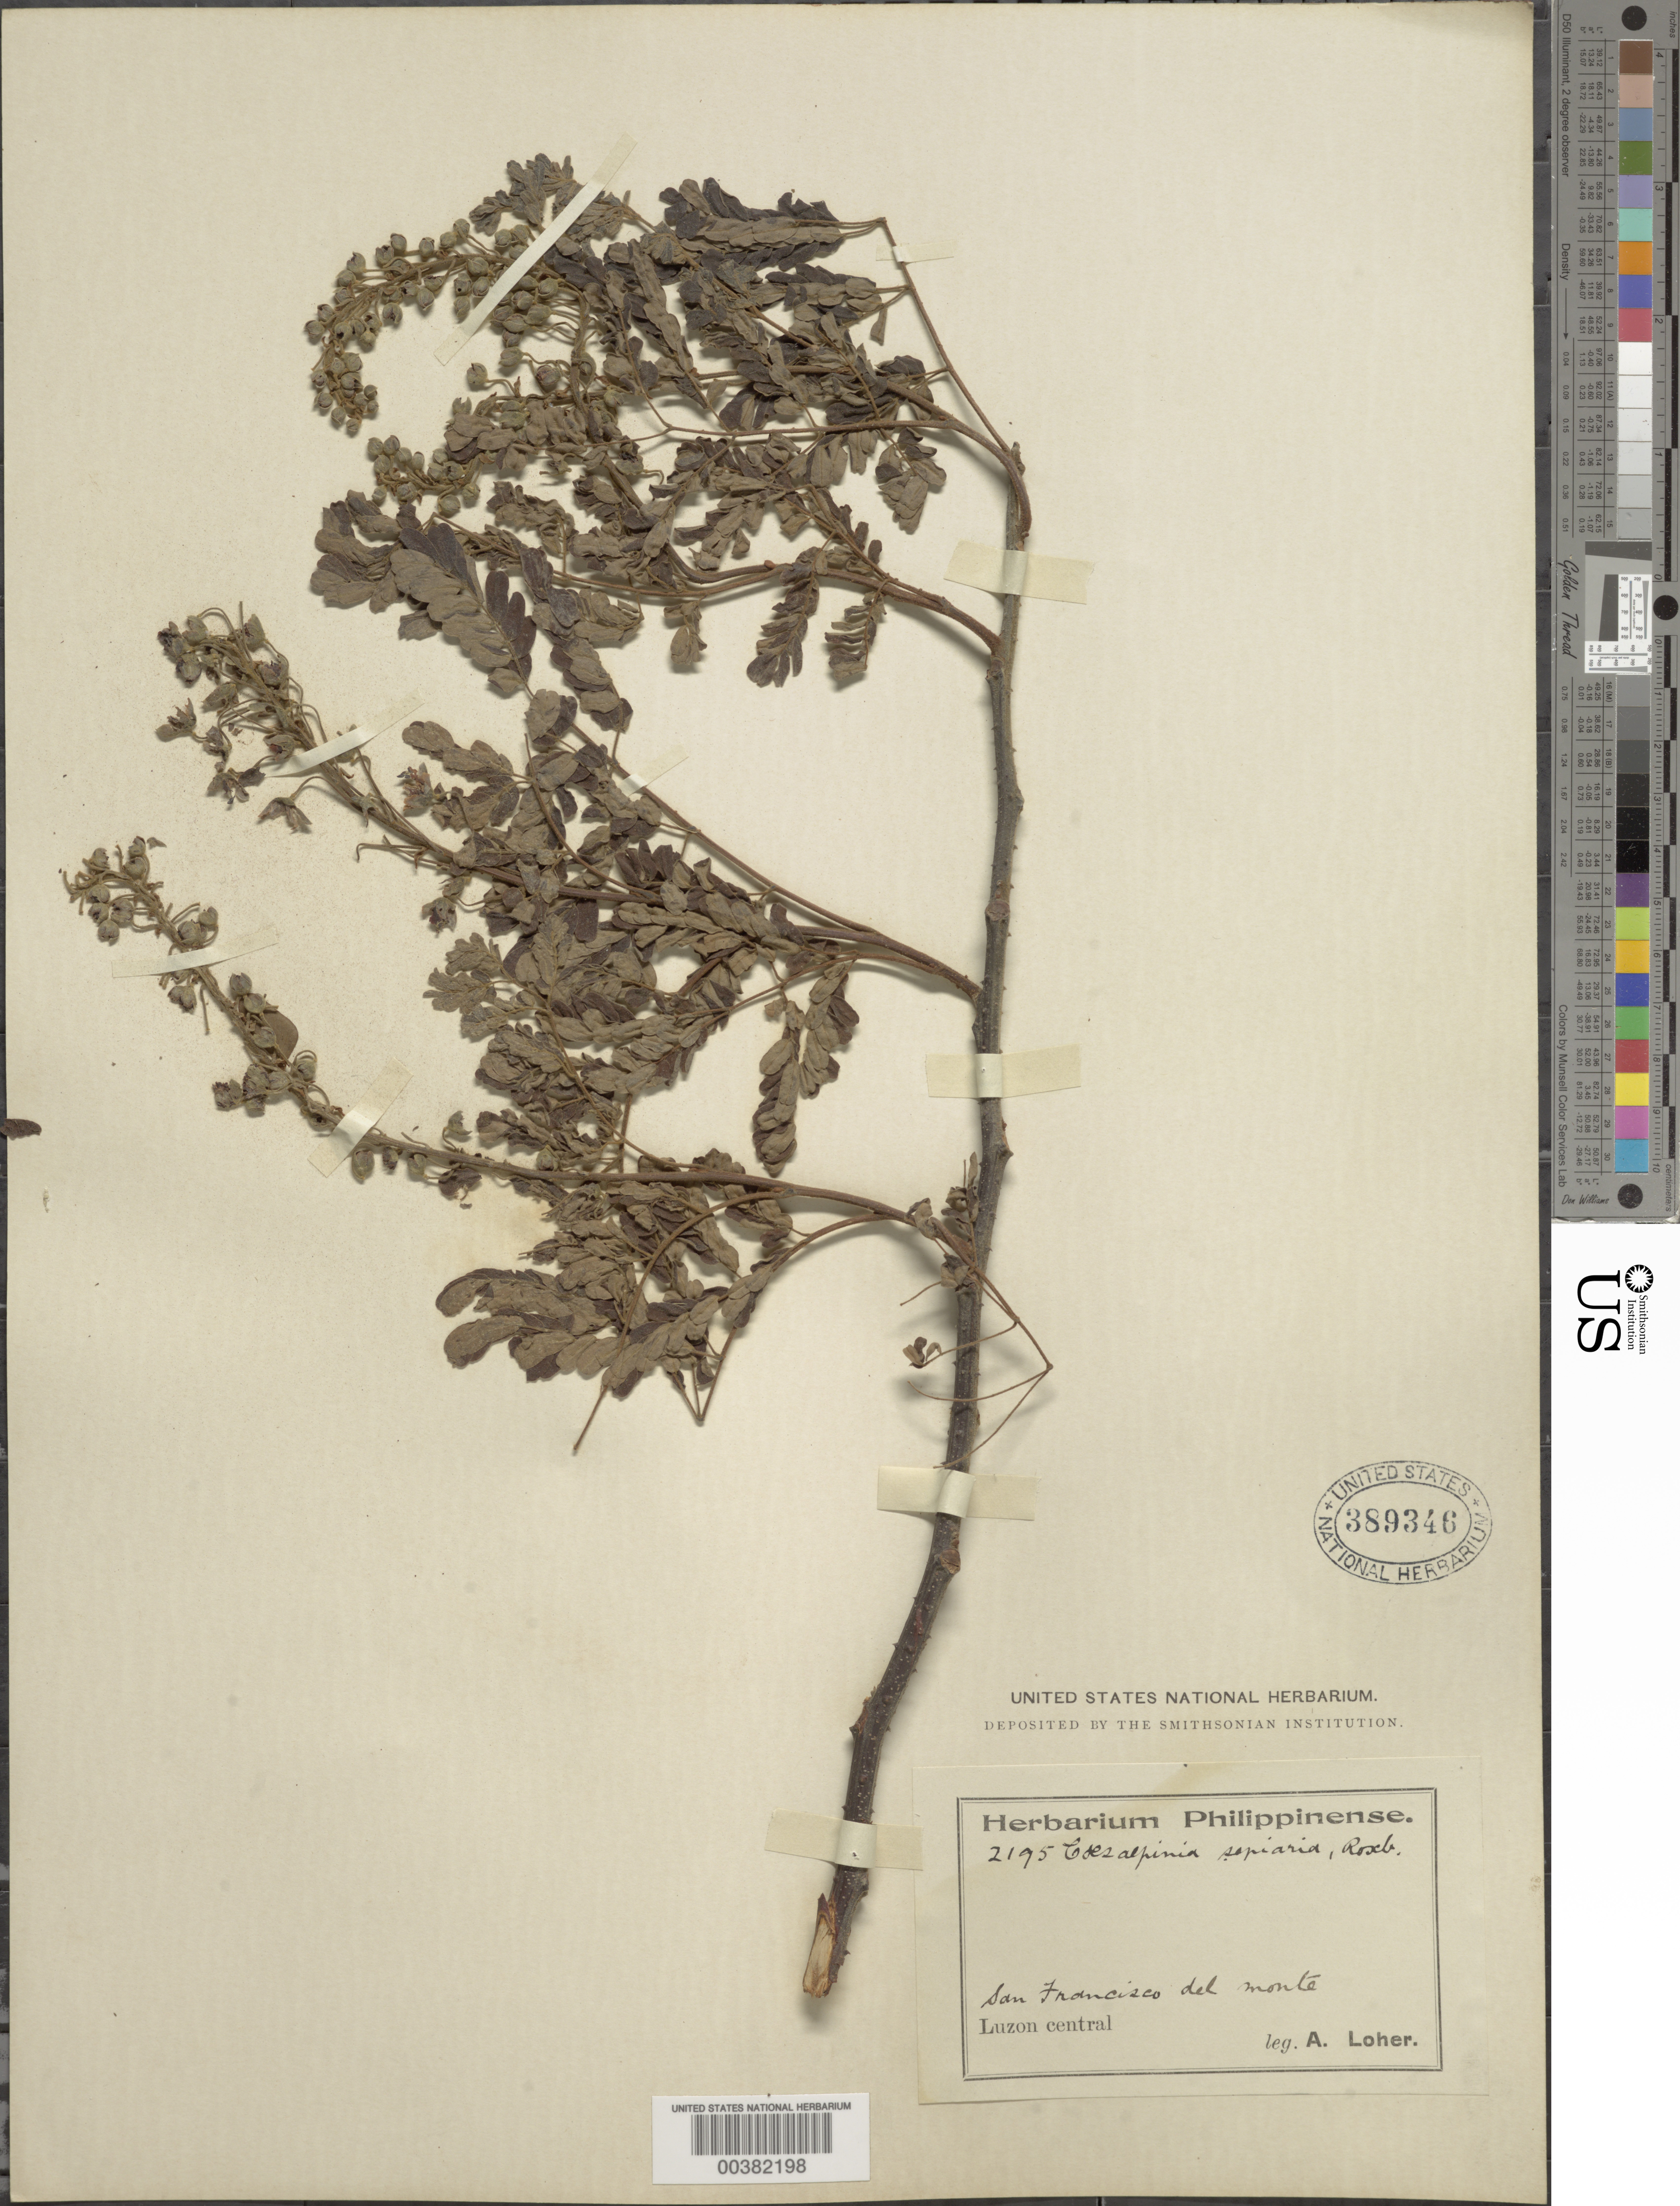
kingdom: Plantae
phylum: Tracheophyta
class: Magnoliopsida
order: Fabales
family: Fabaceae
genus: Biancaea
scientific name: Biancaea decapetala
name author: (Roth) O. Deg.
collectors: A. Loher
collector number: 2195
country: Philippines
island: Luzon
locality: San francisco de monte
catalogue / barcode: US 389346